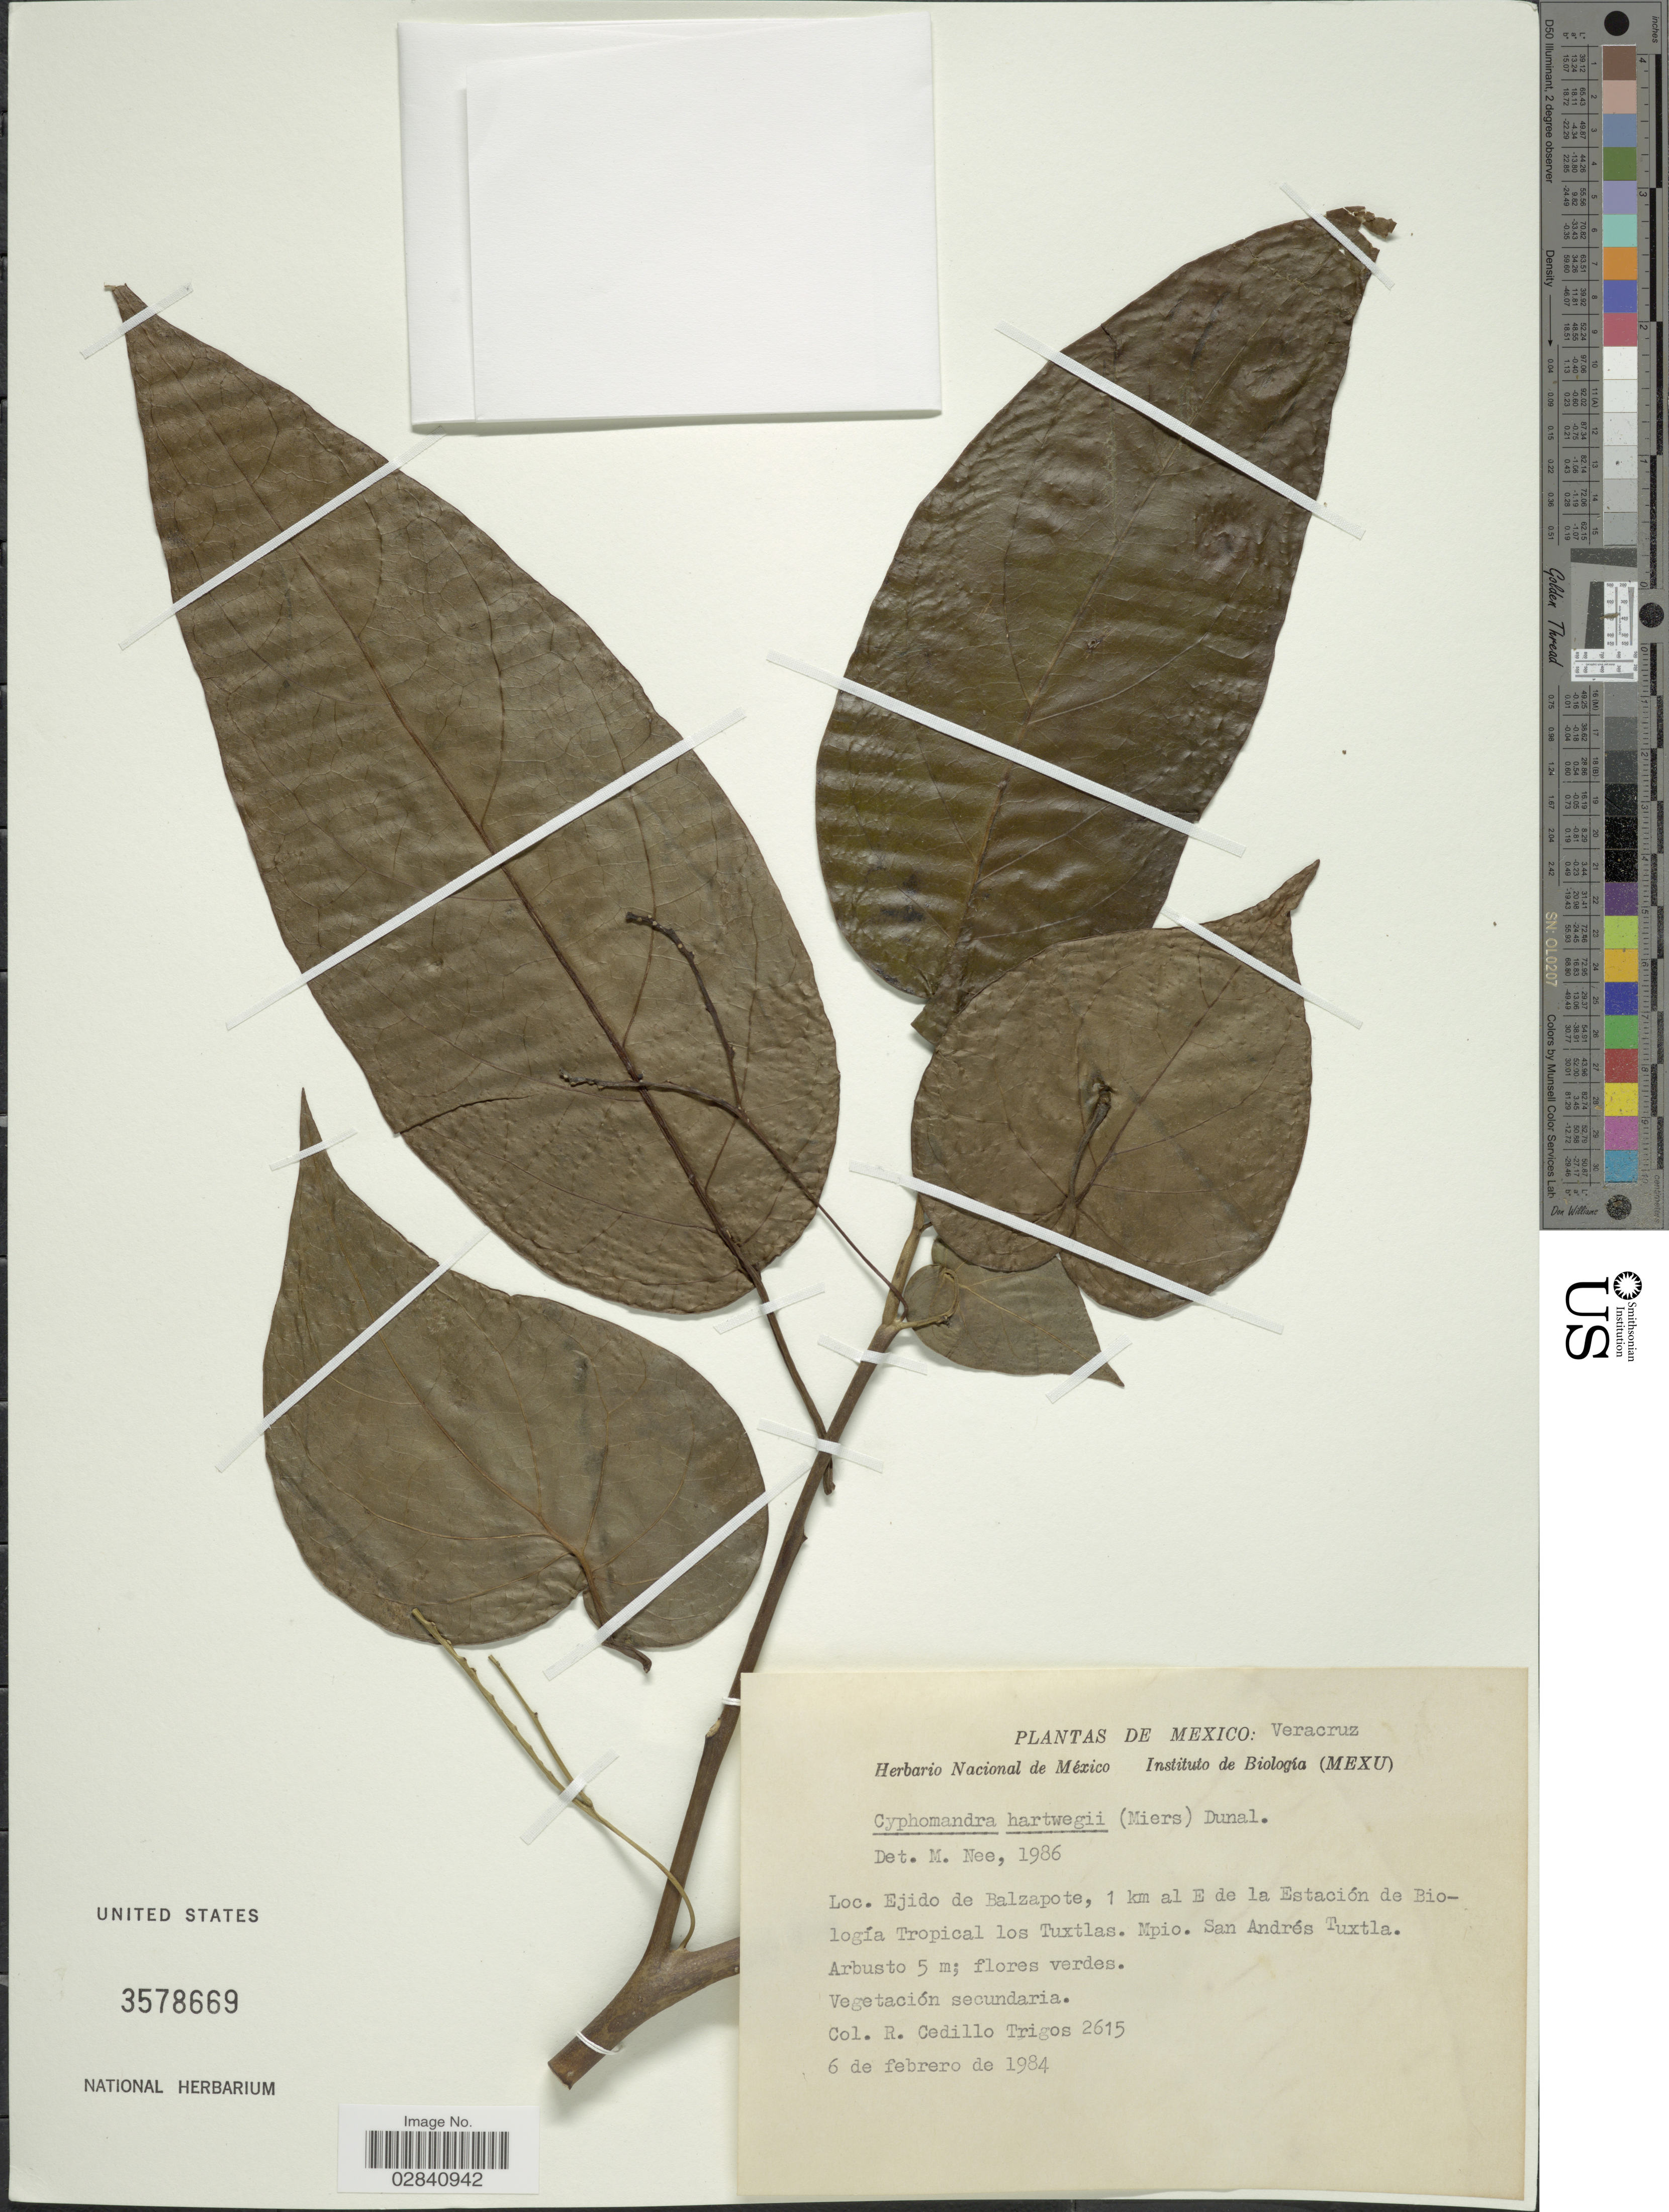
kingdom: Plantae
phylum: Tracheophyta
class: Magnoliopsida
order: Solanales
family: Solanaceae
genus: Cyphomandra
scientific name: Cyphomandra hartwegii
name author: (Miers) Sendtn. ex Walp.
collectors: R. CedilloT.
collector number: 2615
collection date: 1984-02-06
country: Mexico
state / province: Veracruz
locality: Veracruz. Ejido de Balzapote, 1 km al E de la Estacíon de Biología Tropical los Tuxtlas. Mpio. San Andrés Tuxtla.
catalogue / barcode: US 3578669